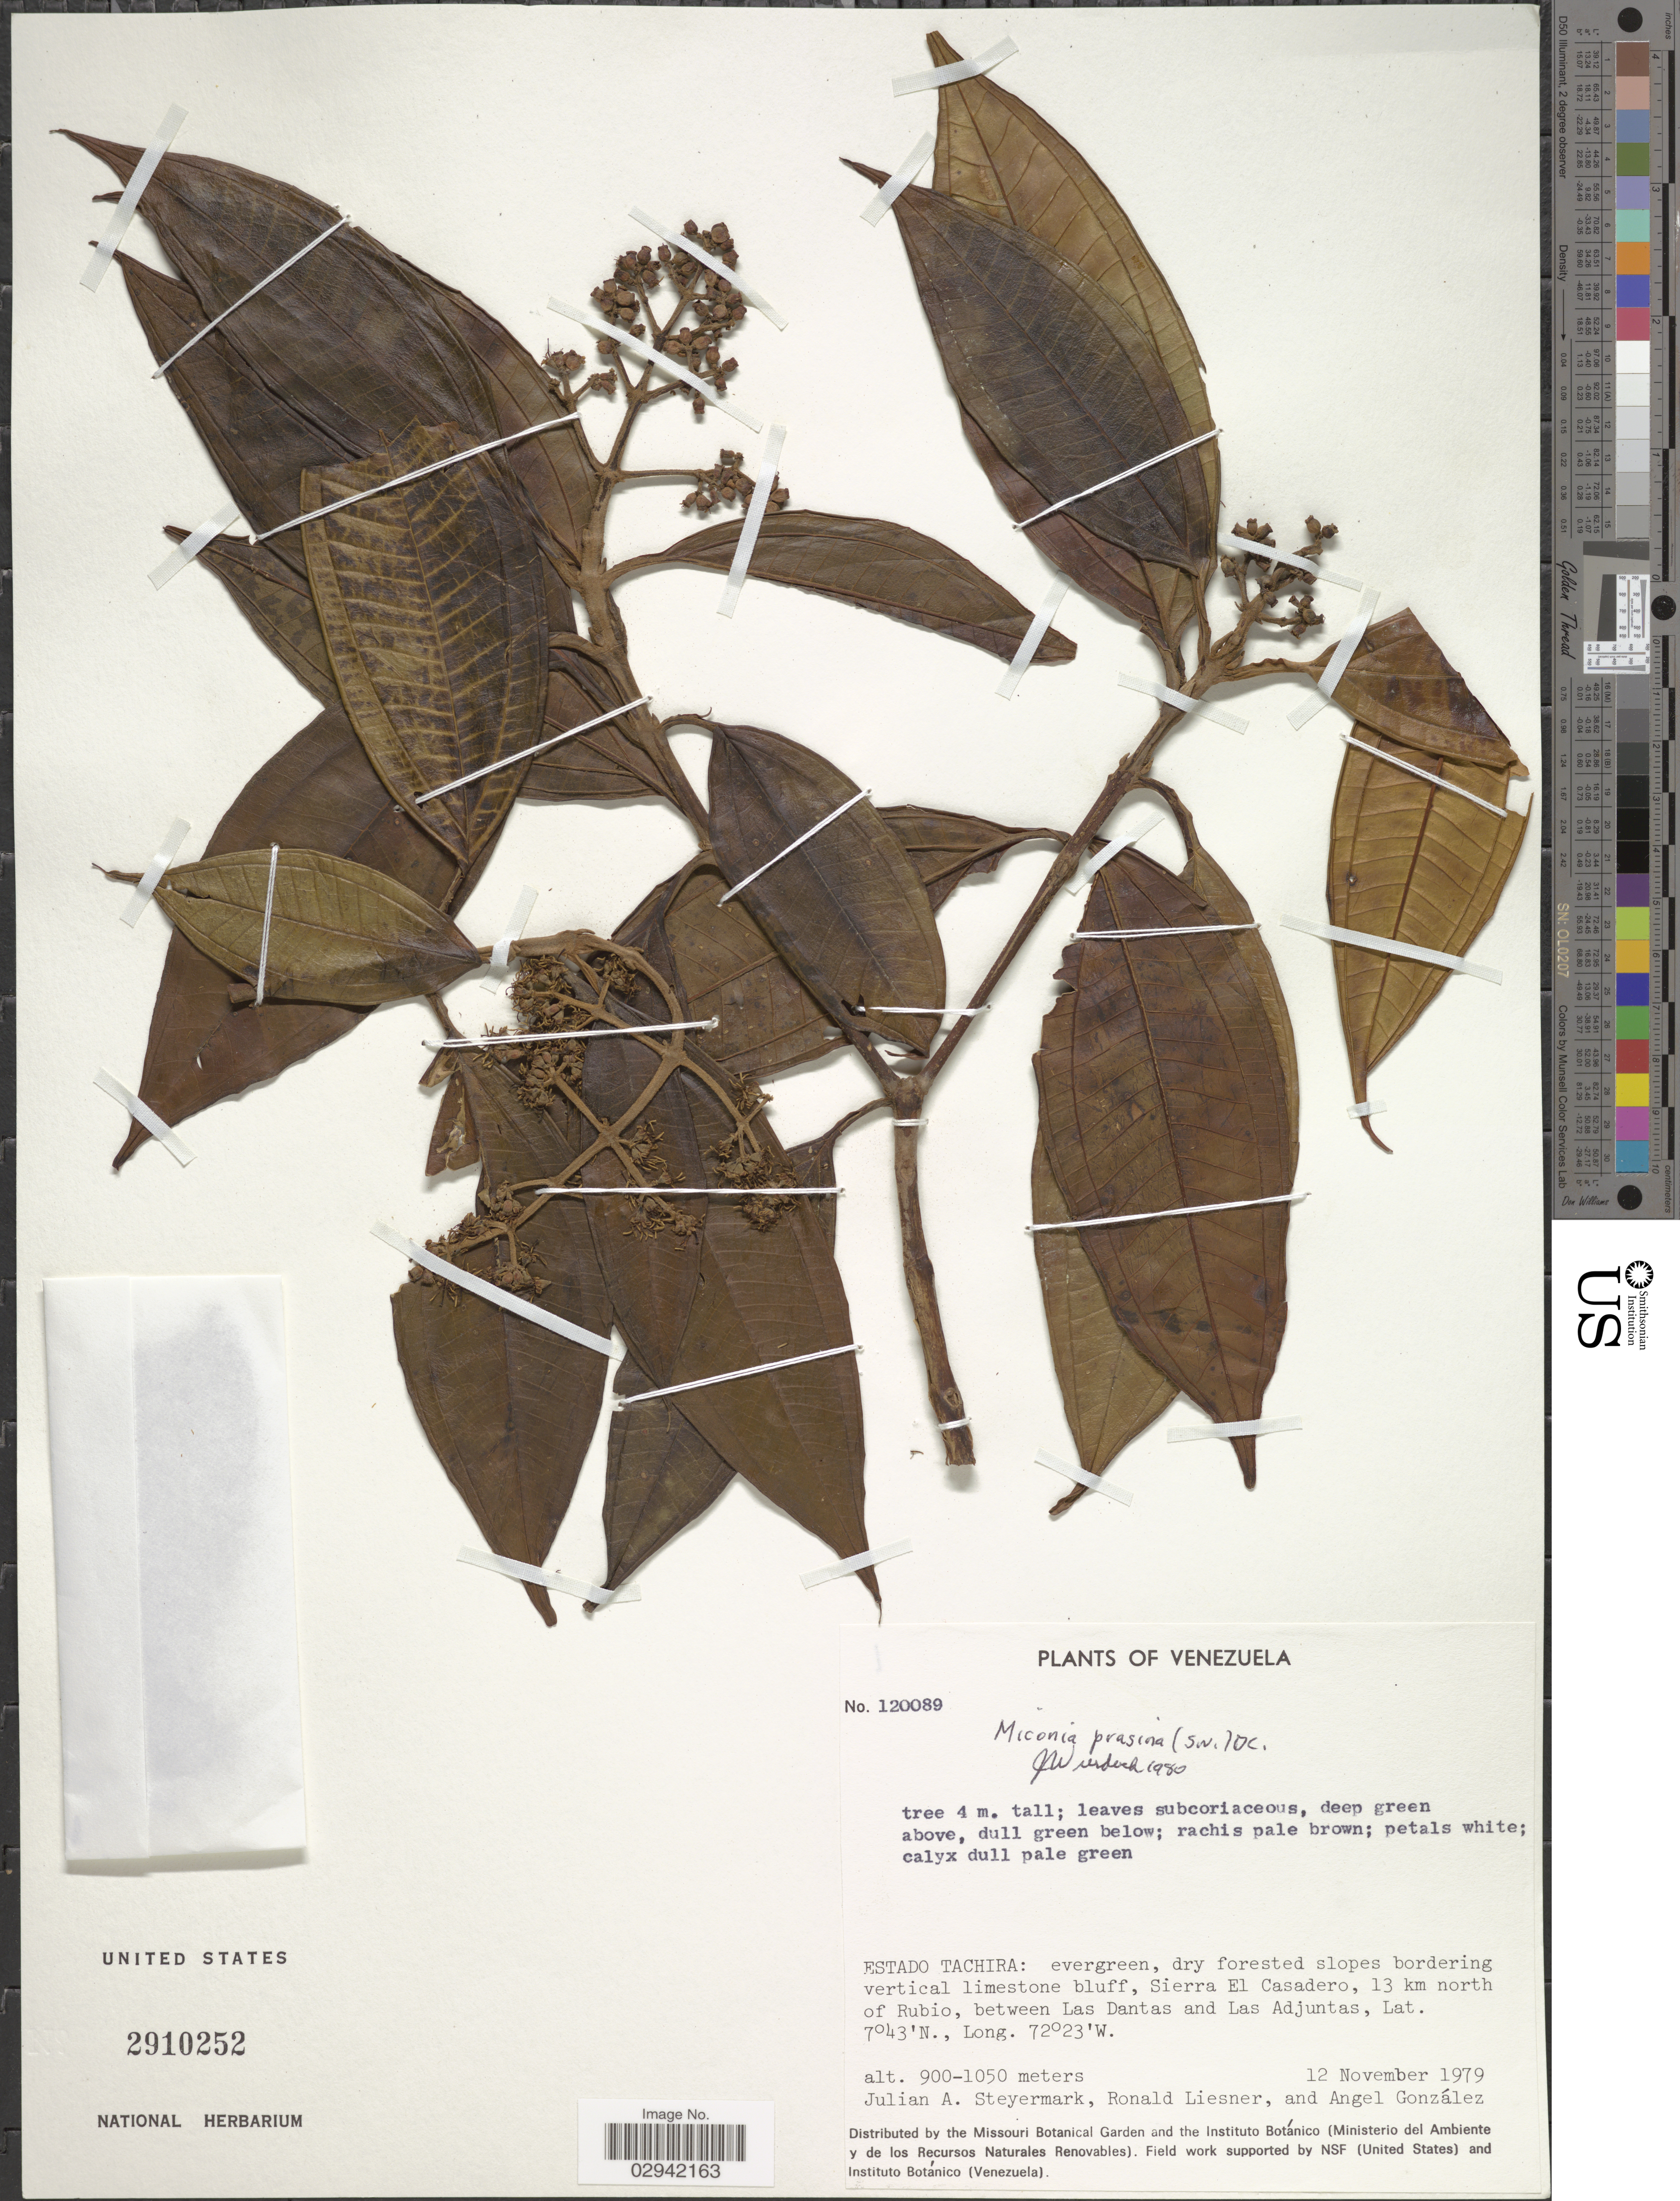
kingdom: Plantae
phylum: Tracheophyta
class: Magnoliopsida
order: Myrtales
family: Melastomataceae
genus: Miconia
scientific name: Miconia prasina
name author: (Sw.) DC.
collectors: J. Steyermark, R. L. Liesner & A. C. González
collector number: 120089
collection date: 1979-11-12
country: Venezuela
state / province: Tachira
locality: Sierra El Casadero, 13 km north of Rubio, between Las Dantas and Las Adjuntas.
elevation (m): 900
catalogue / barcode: US 2910252